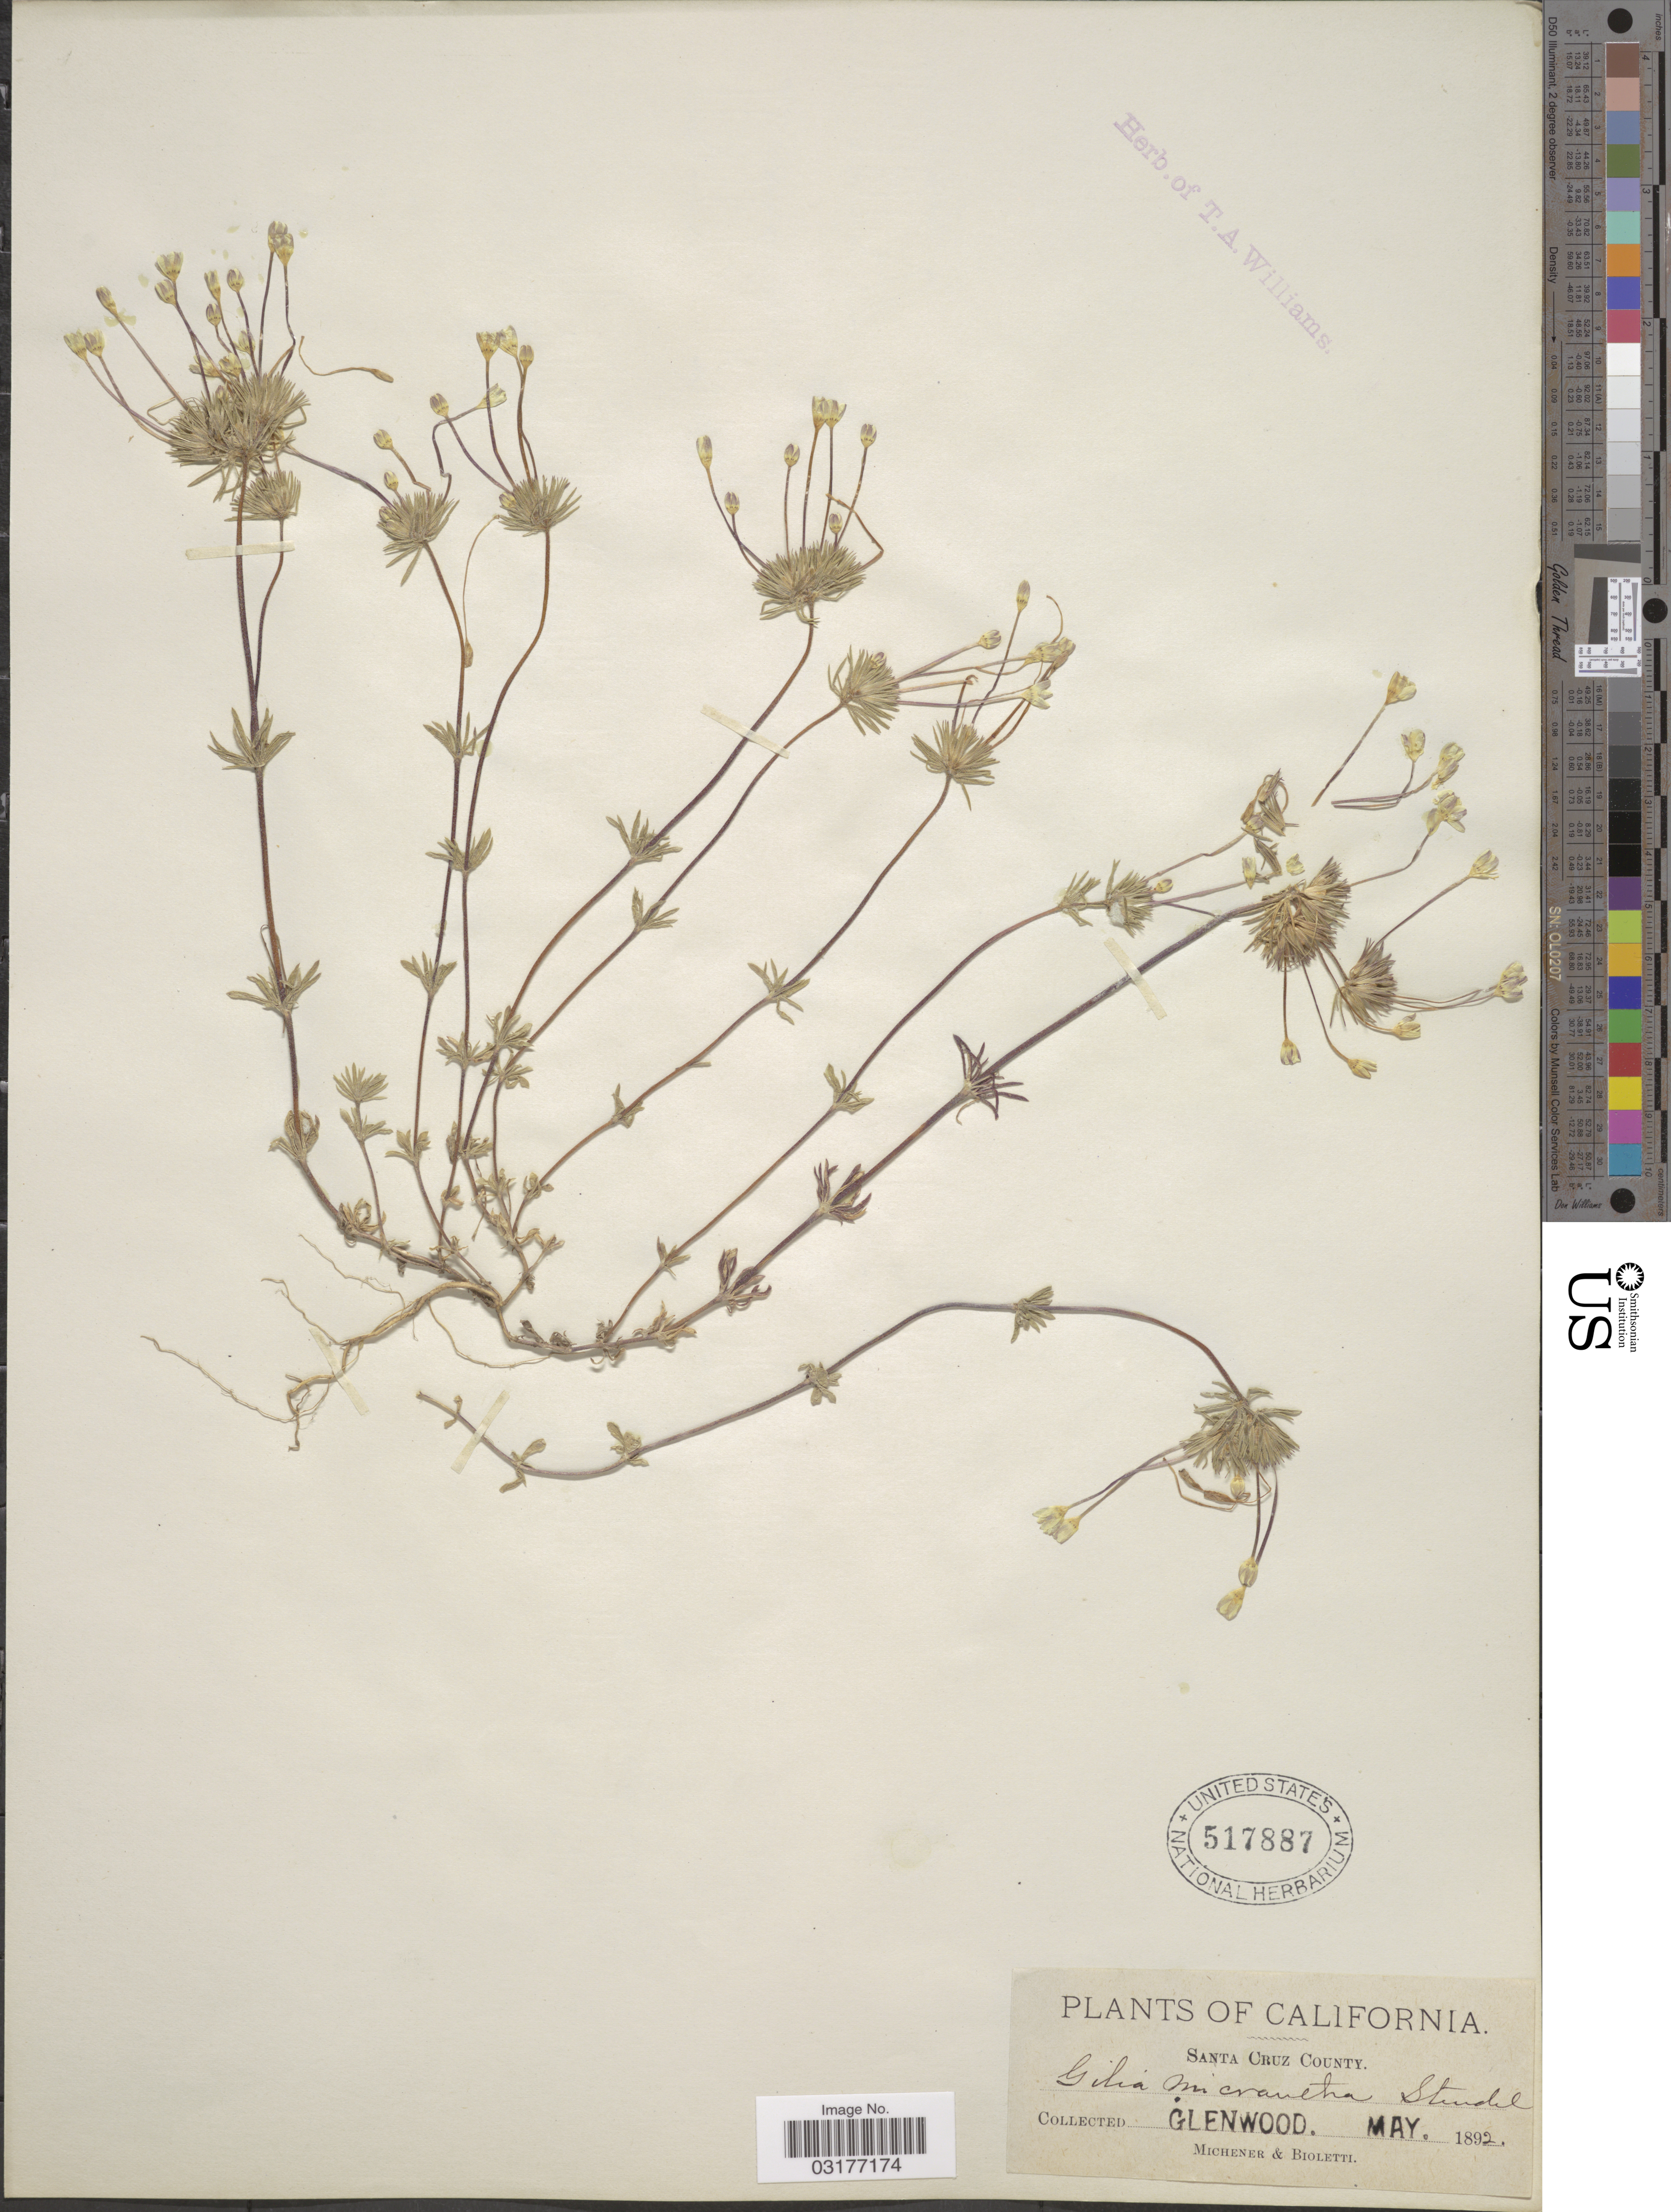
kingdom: Plantae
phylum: Tracheophyta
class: Magnoliopsida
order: Ericales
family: Polemoniaceae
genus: Leptosiphon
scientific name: Leptosiphon androsaceus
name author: Benth.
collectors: -. Michener & -- Bioletti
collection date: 1892-05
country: United States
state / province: California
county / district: Santa Cruz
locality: Santa Cruz County. Glenwood.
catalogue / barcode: US 517887